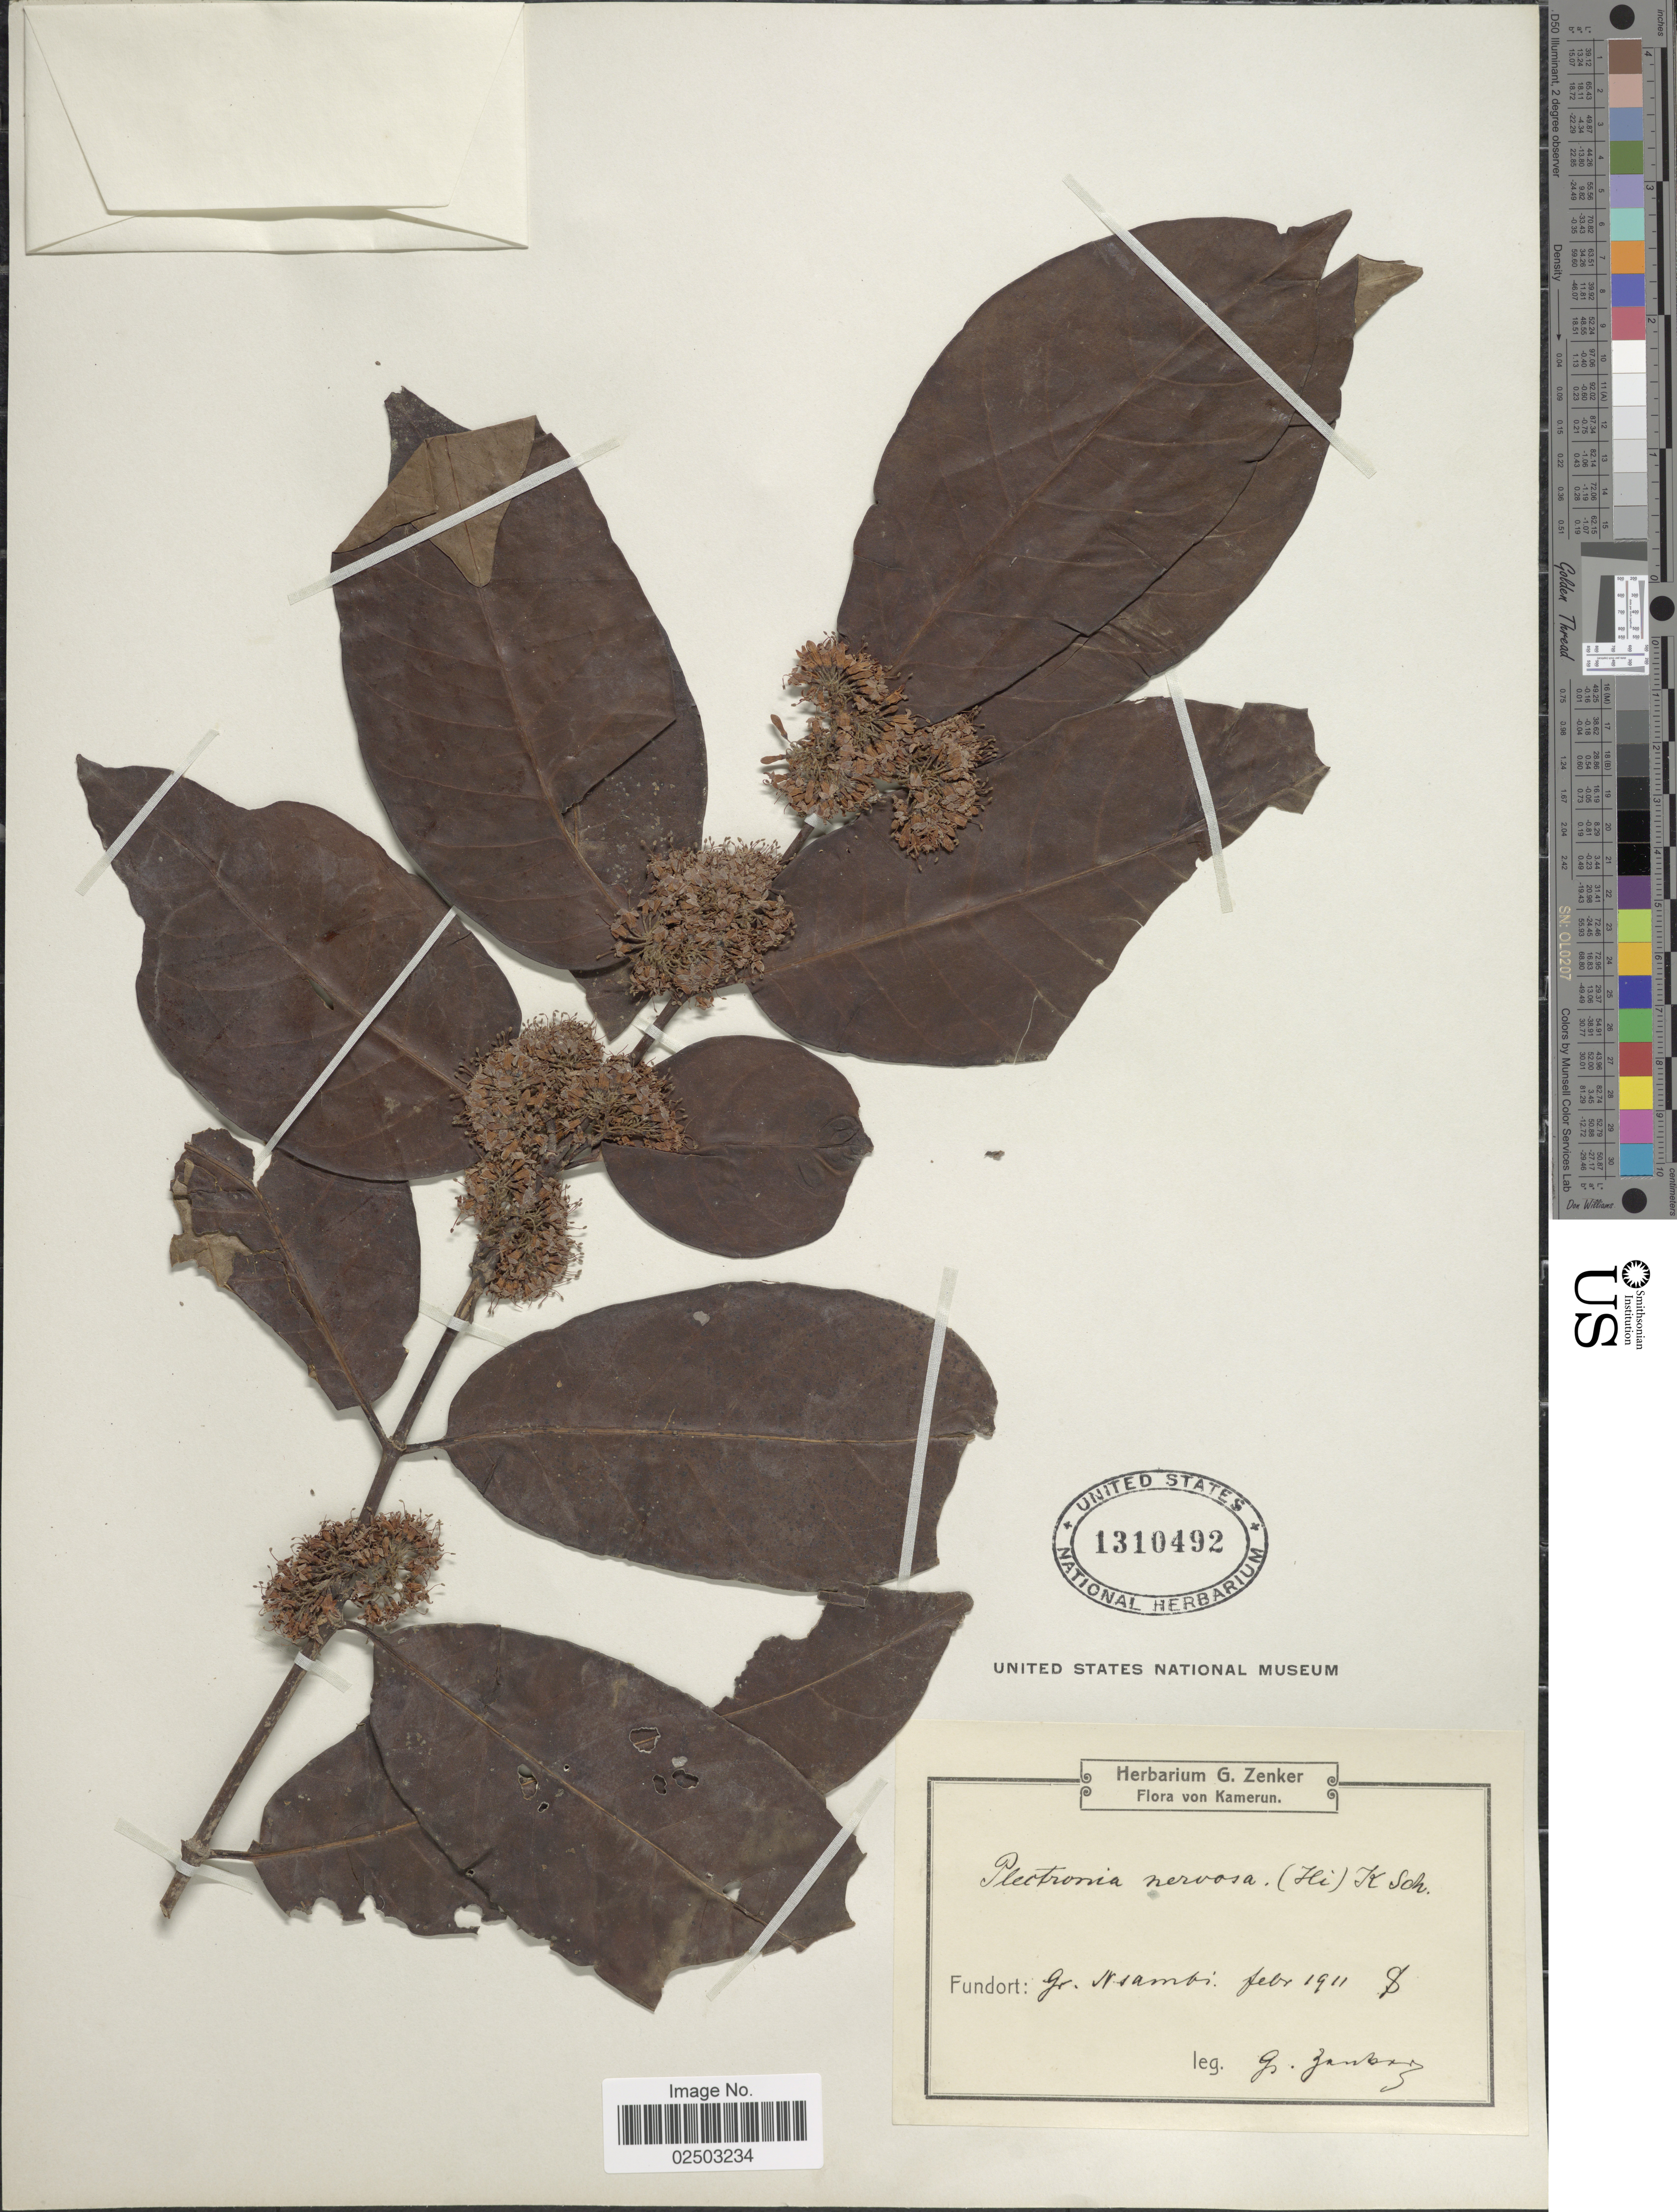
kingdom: Plantae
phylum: Tracheophyta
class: Magnoliopsida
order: Gentianales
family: Rubiaceae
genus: Canthium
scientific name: Canthium nervosum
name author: Hiern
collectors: G. A. Zenker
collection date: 1911-02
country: Cameroon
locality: Gr. Nsambi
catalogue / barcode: US 1310492